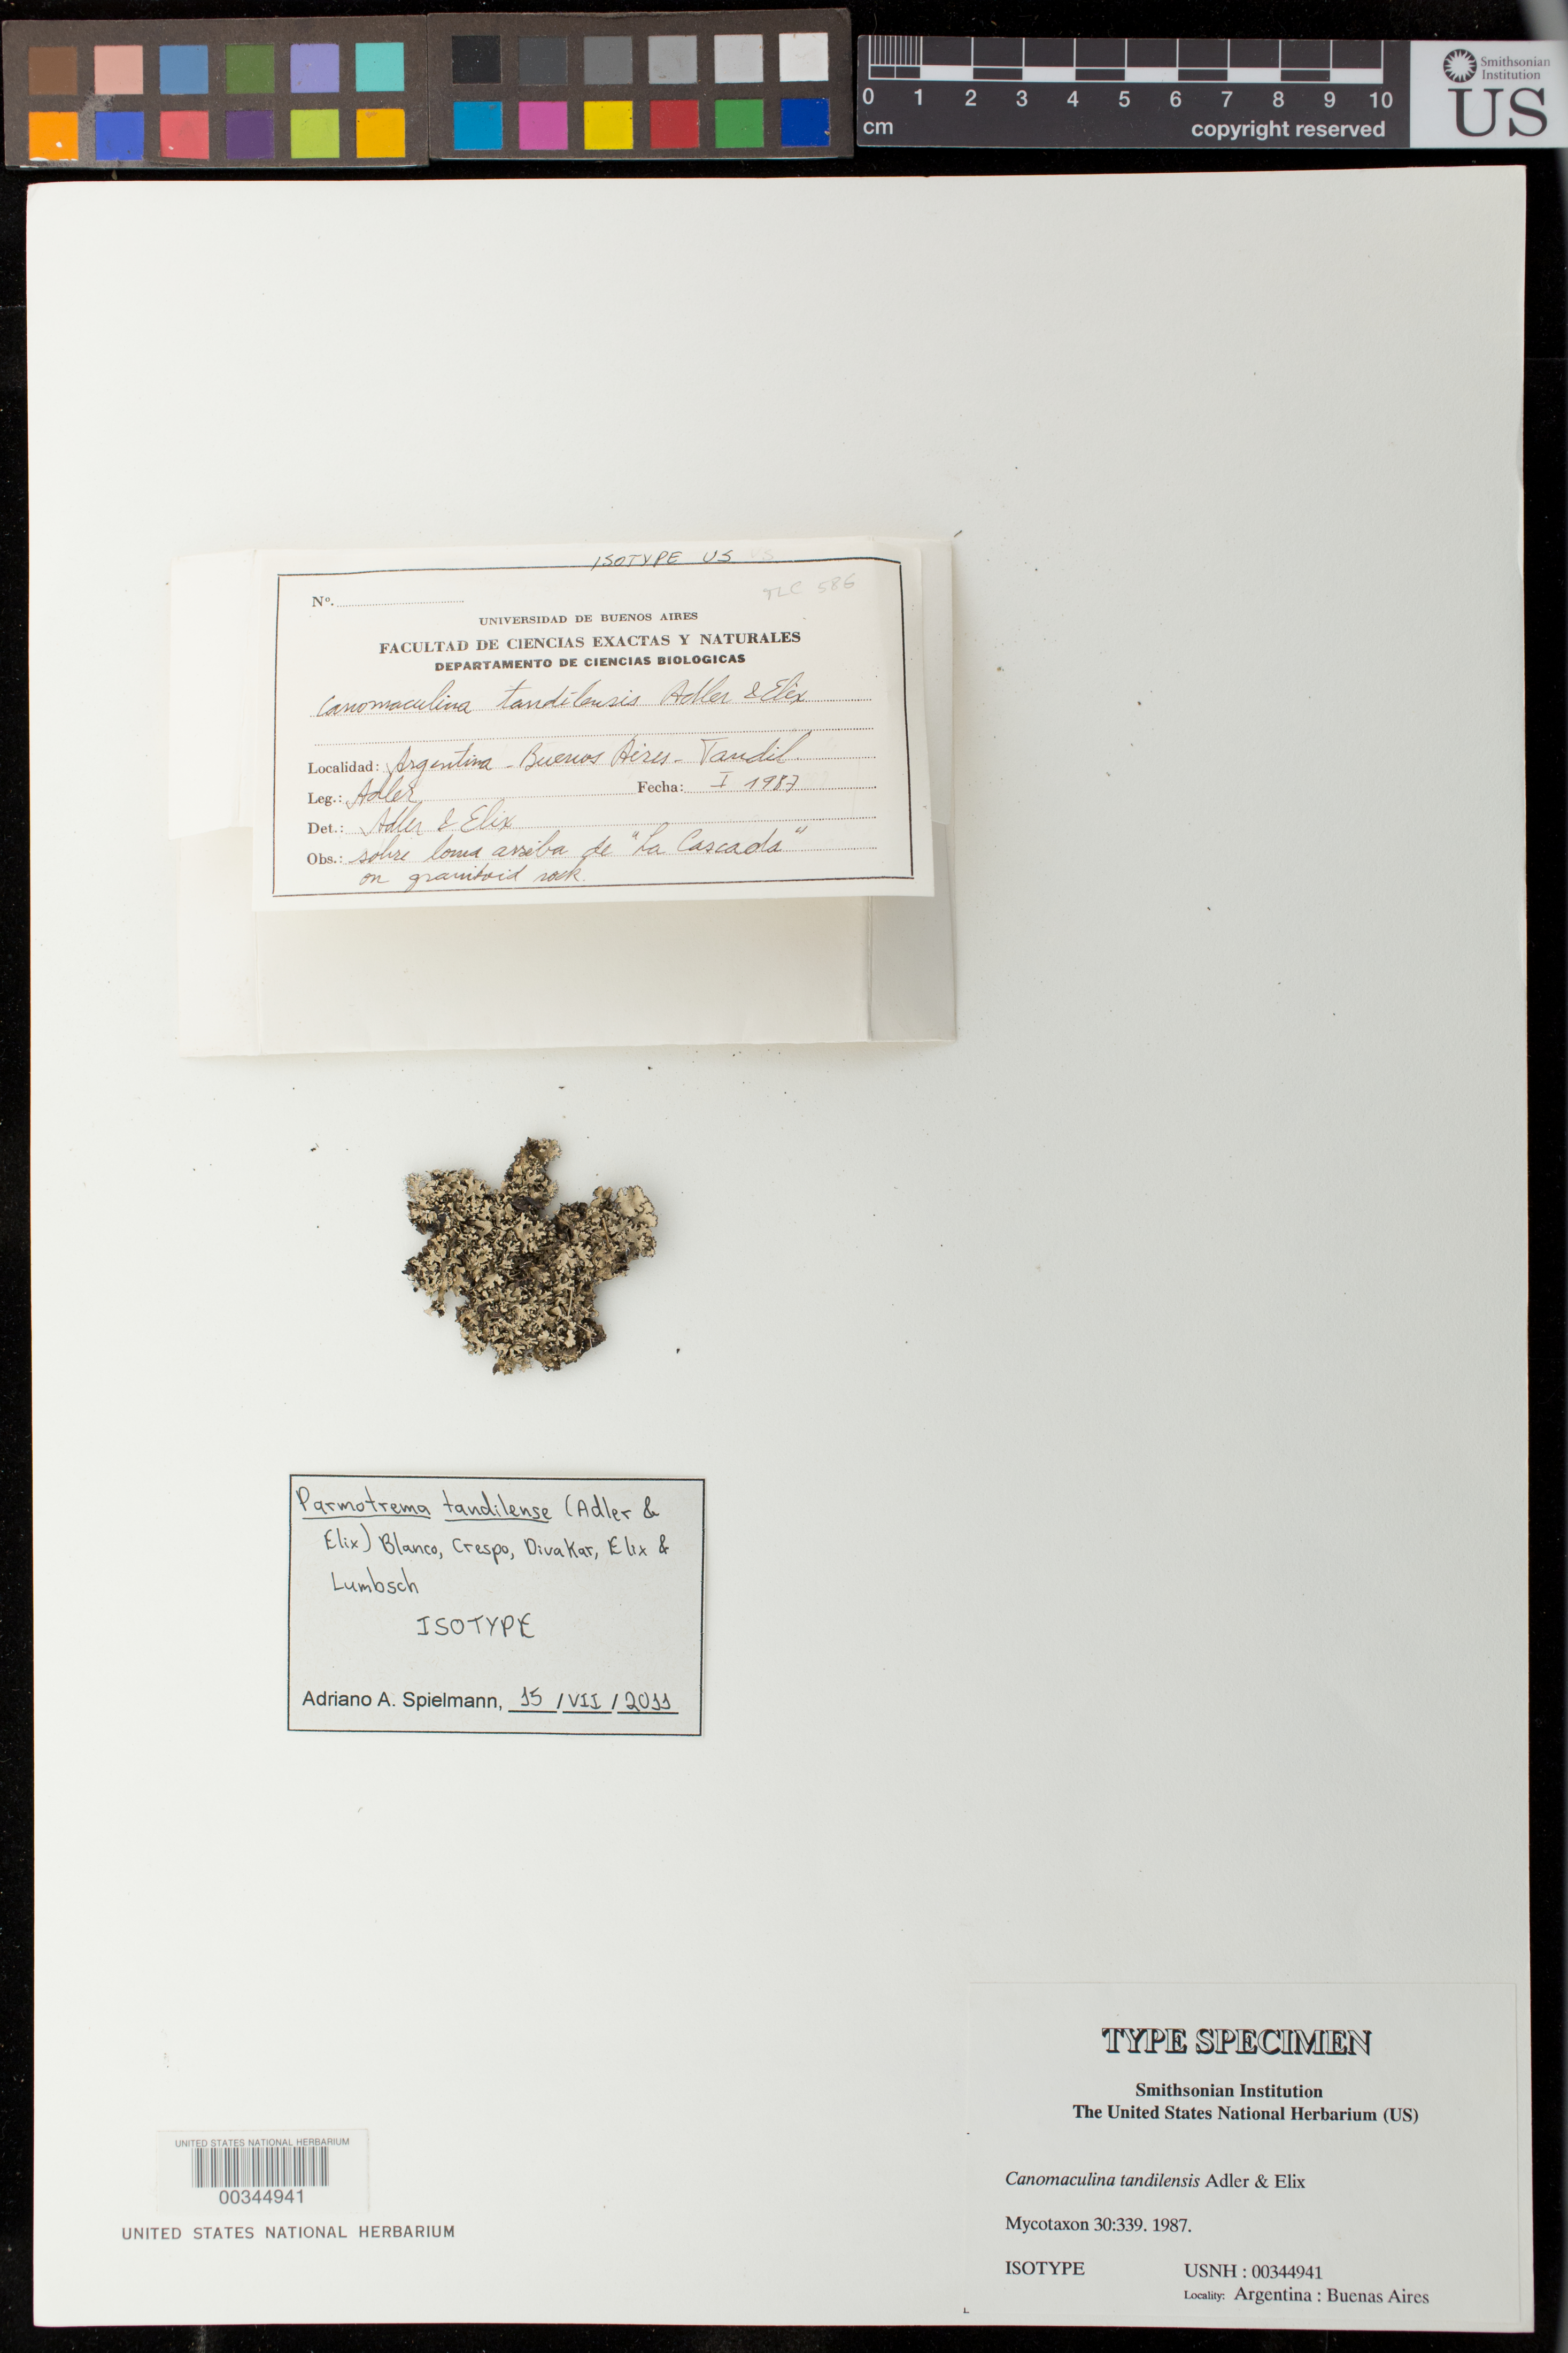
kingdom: Fungi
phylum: Ascomycota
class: Lecanoromycetes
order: Lecanorales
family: Parmeliaceae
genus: Canomaculina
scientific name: Canomaculina tandilensis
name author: Adler & Elix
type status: Isotype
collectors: M. T. Adler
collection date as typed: Jan 1987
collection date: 1987-01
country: Argentina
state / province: Buenos Aires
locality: Tandil, above 'La Cascada'.